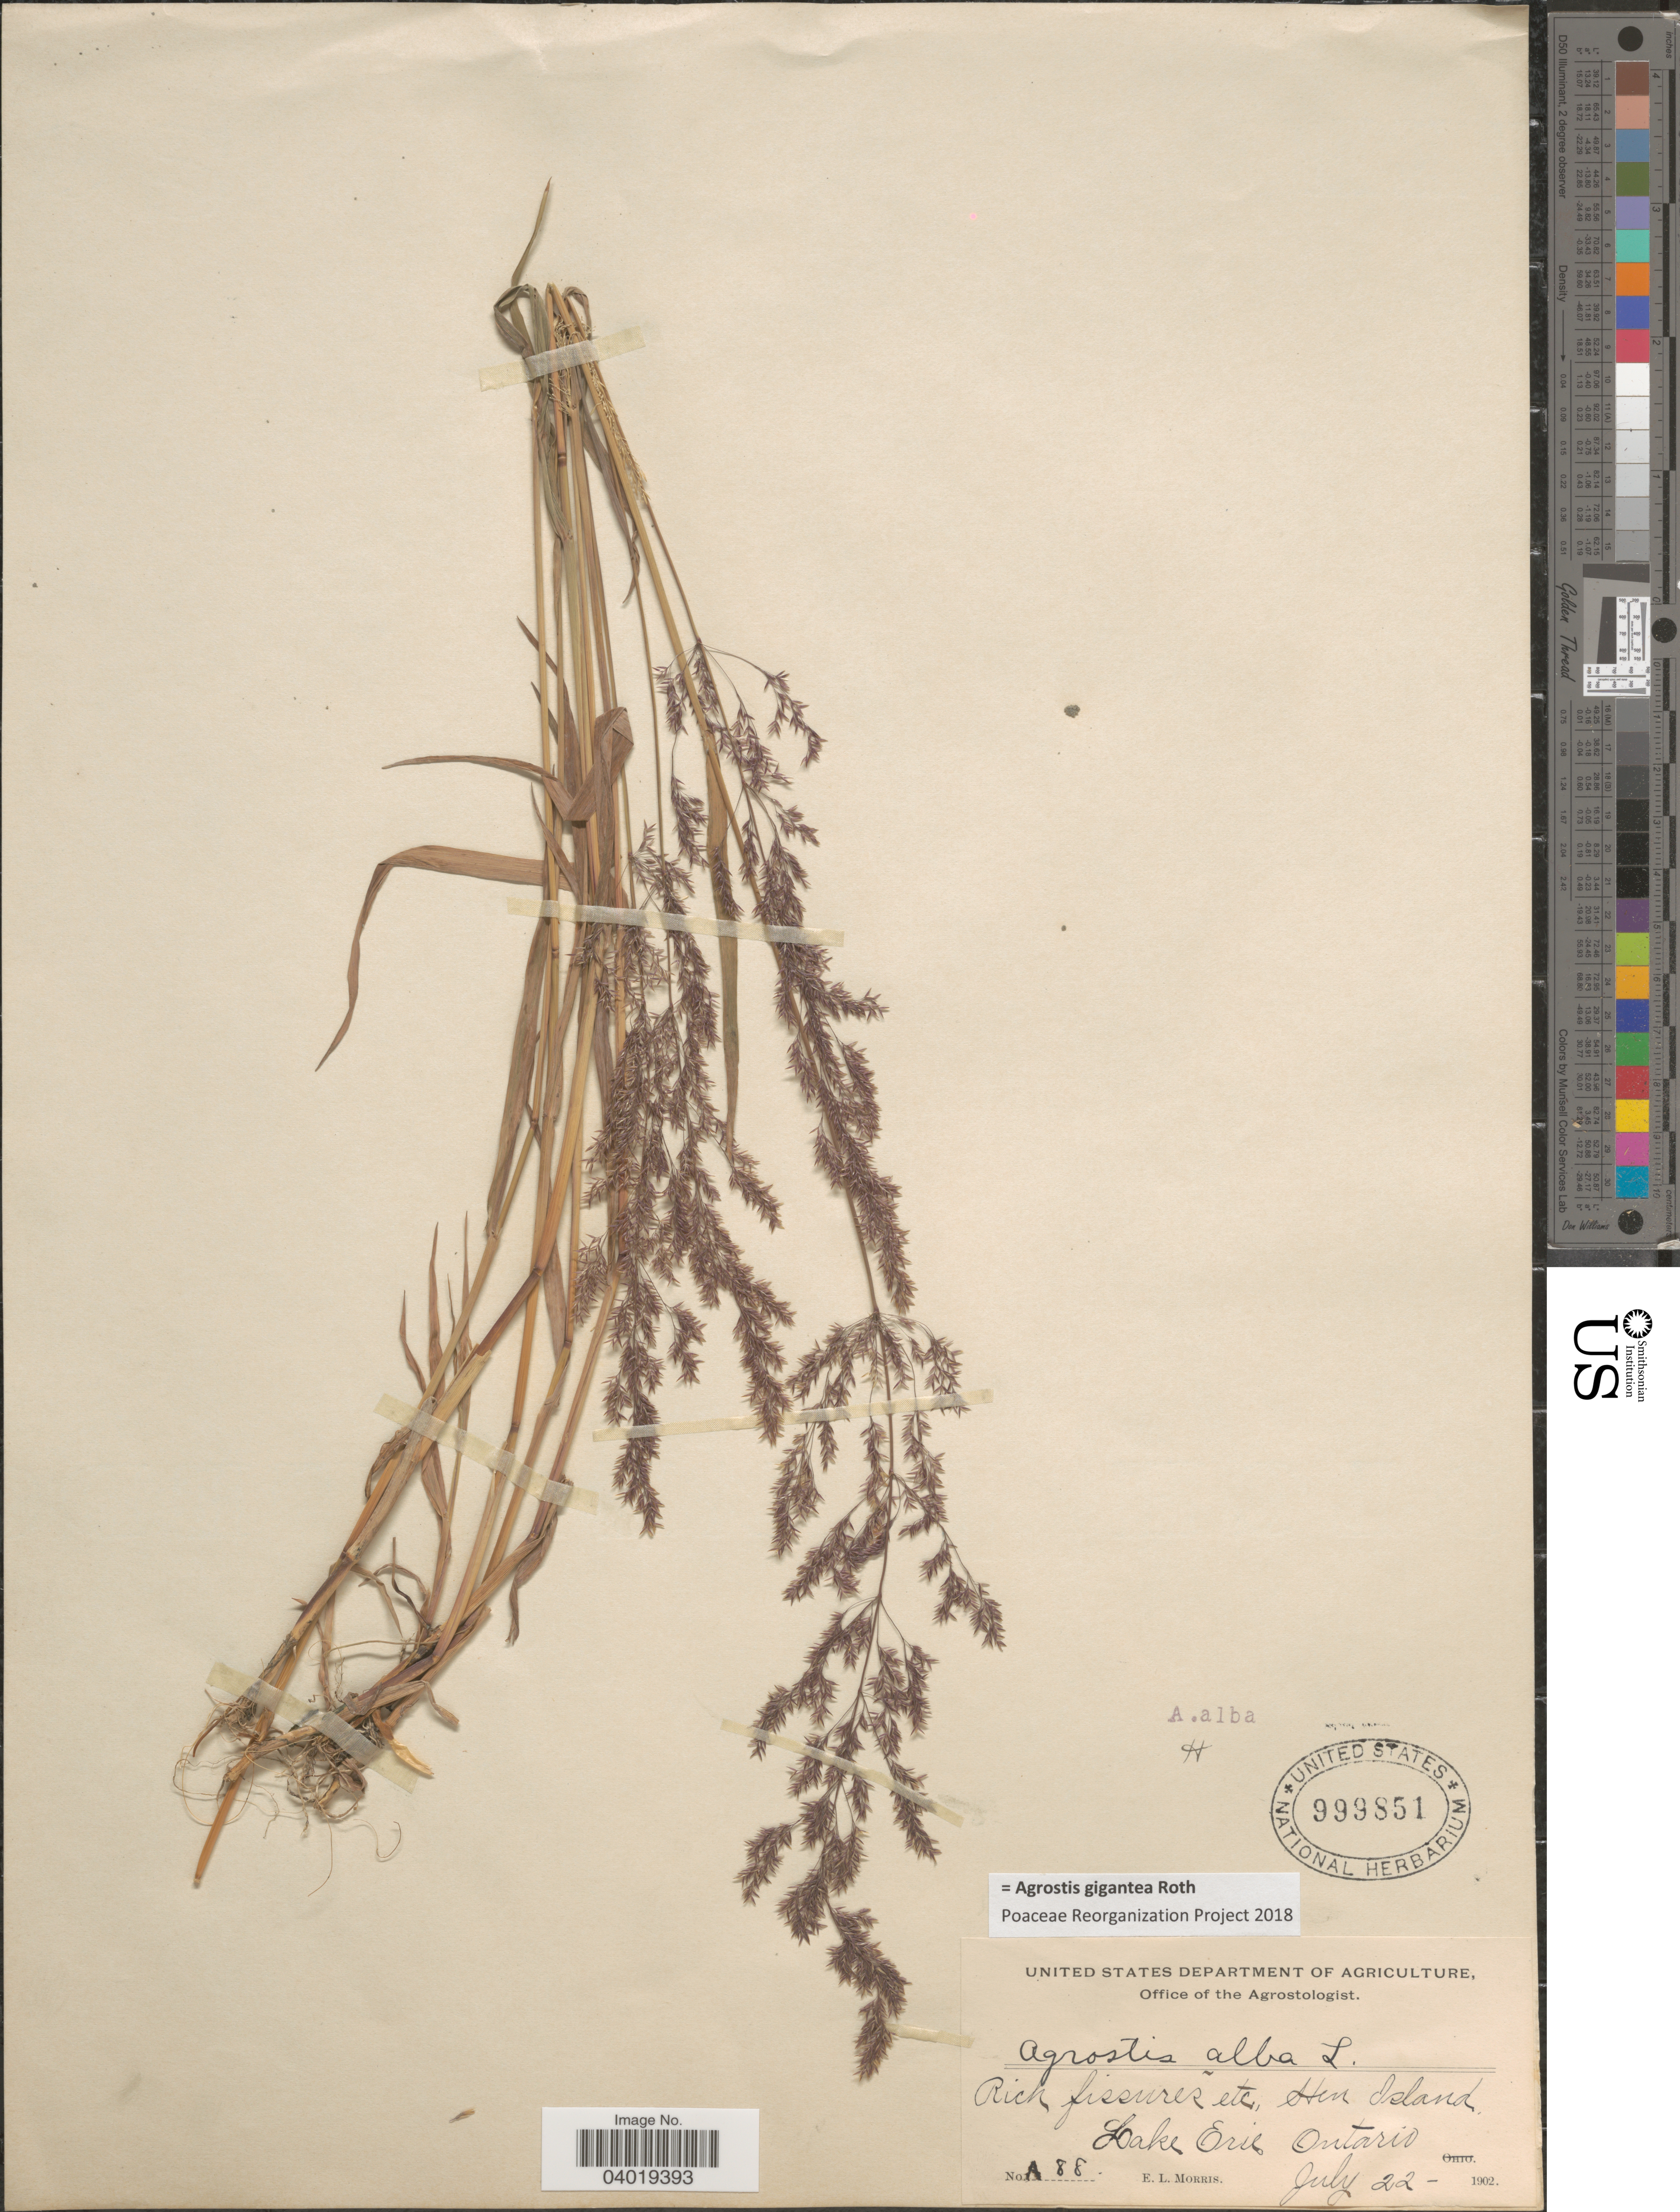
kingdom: Plantae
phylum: Tracheophyta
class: Liliopsida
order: Poales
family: Poaceae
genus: Agrostis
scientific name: Agrostis gigantea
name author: Roth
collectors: E. Morris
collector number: A88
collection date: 1902-07-22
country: Canada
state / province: Ontario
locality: Hen Island. Lake Erie.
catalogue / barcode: US 999851